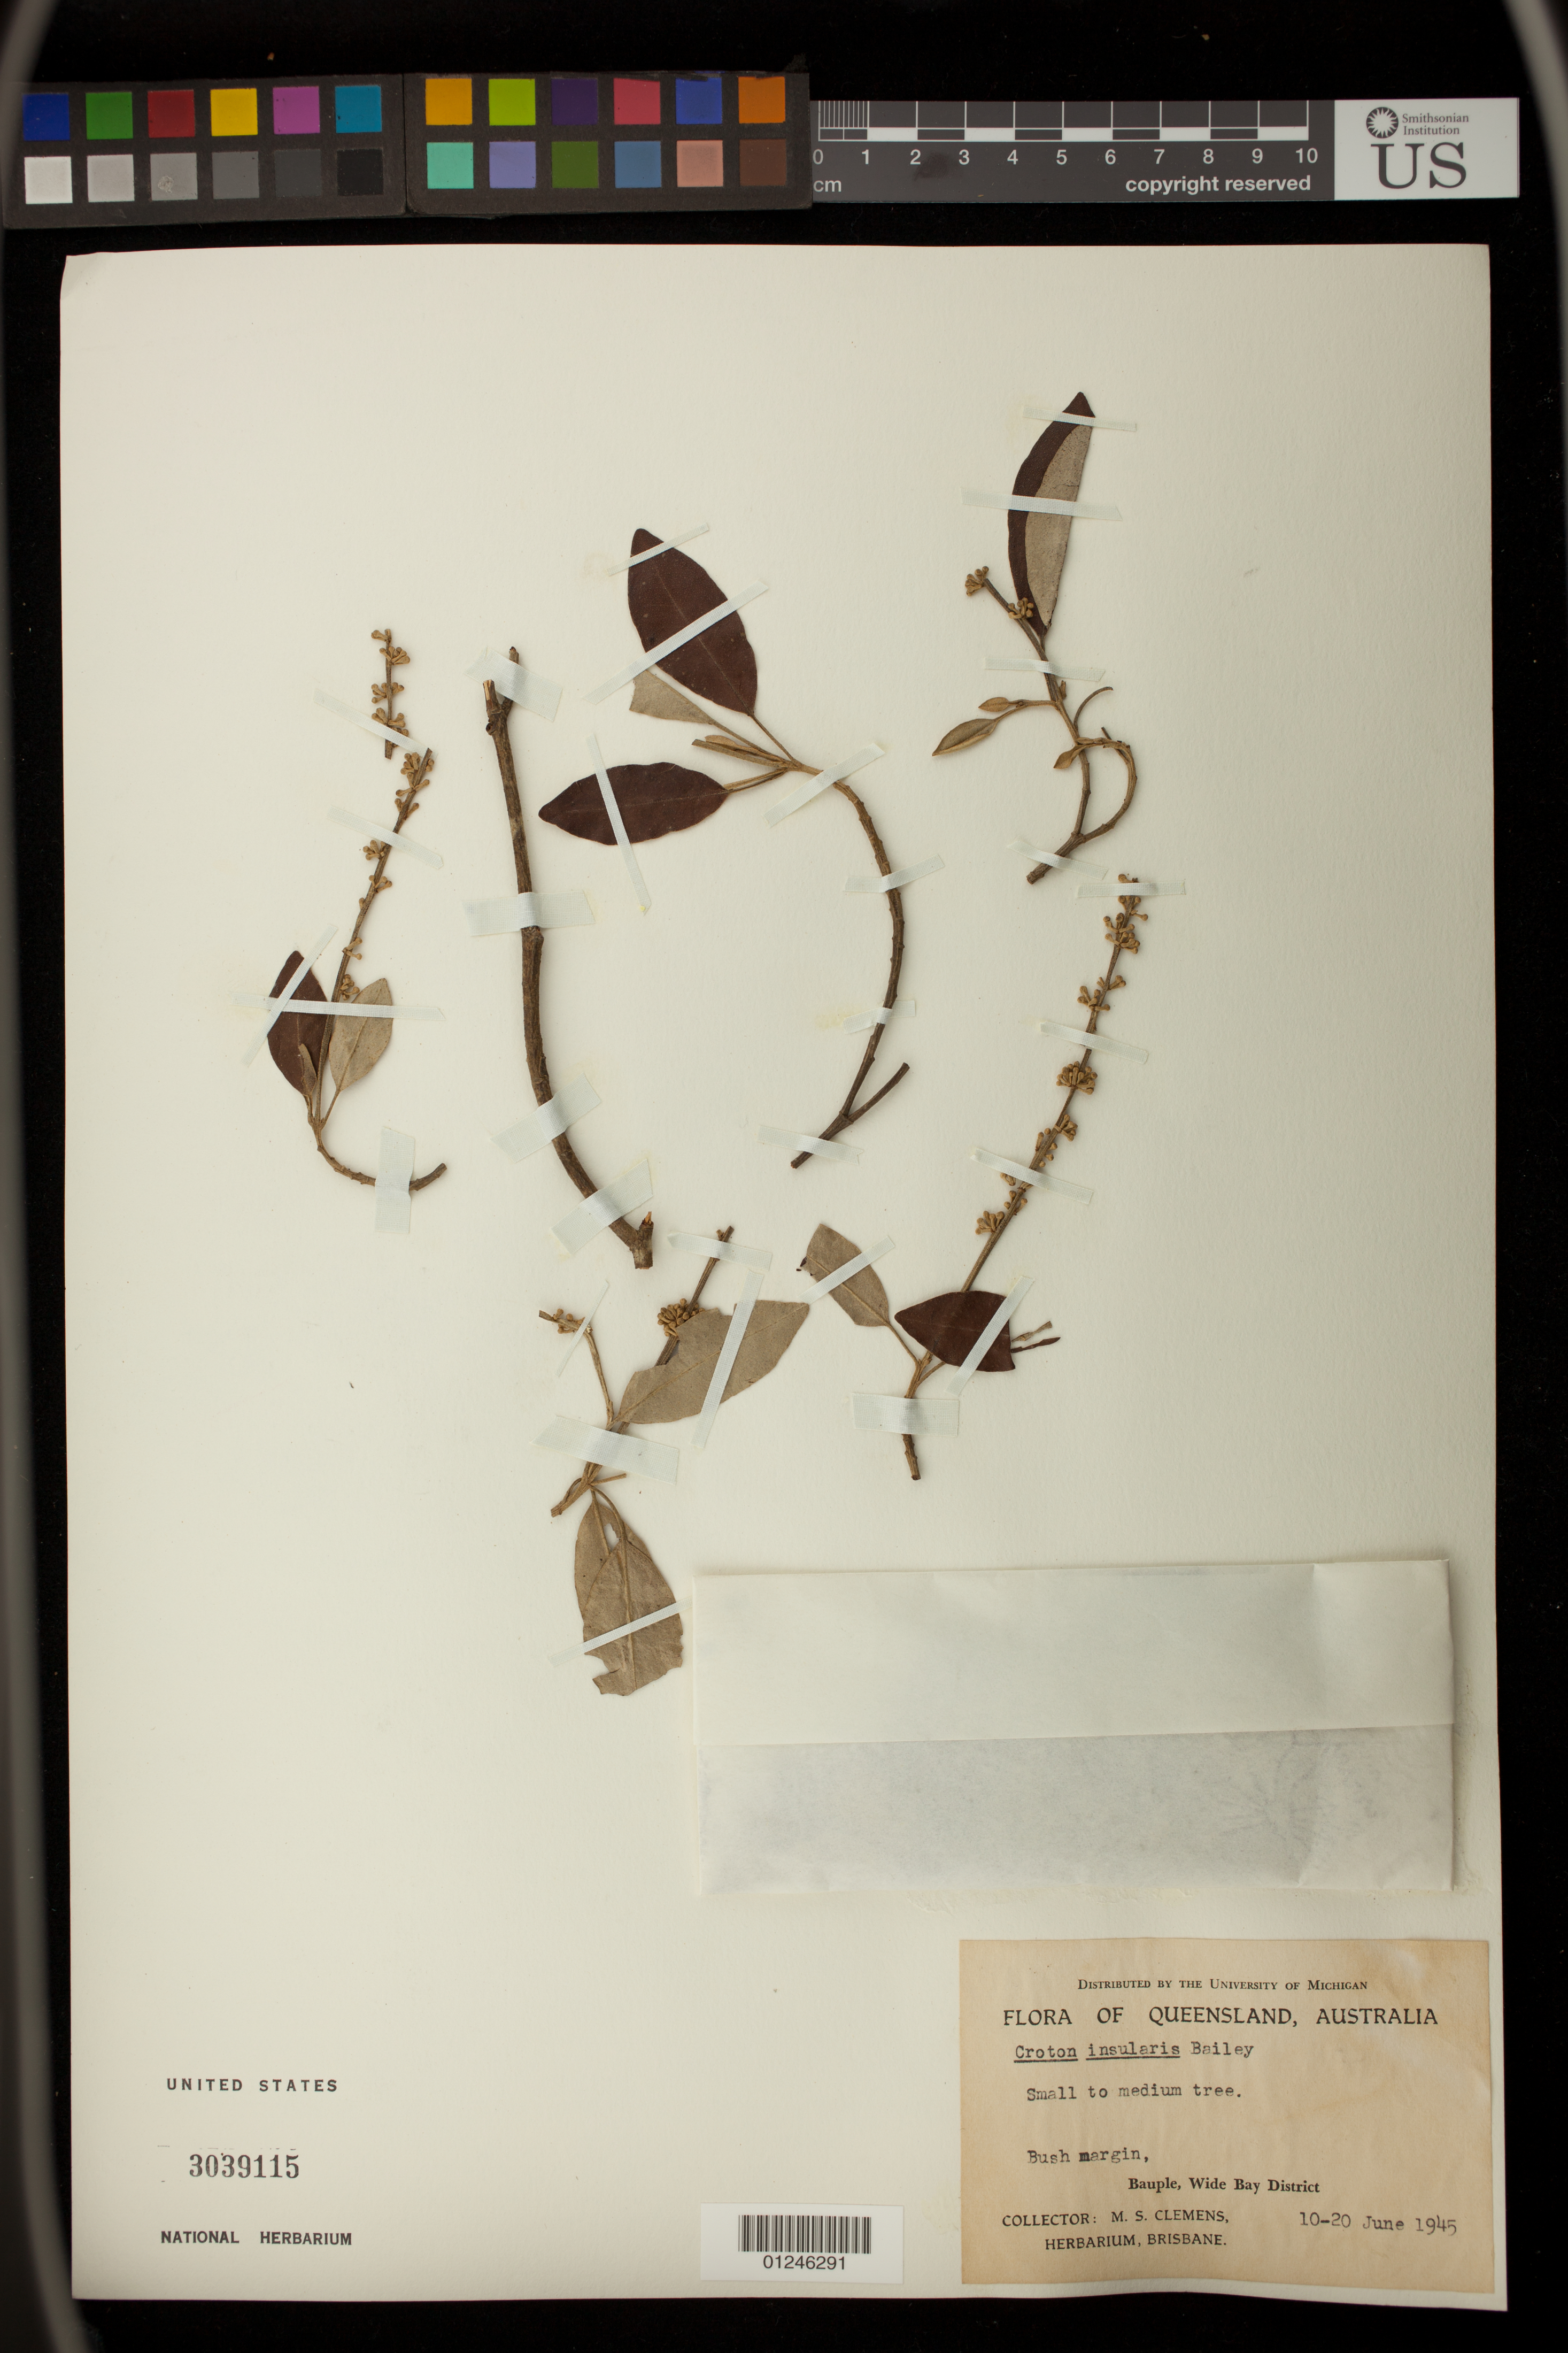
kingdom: Plantae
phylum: Tracheophyta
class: Magnoliopsida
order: Malpighiales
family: Euphorbiaceae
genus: Croton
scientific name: Croton insularis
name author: Baill.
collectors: M. S. Clemens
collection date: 1945-06-10/1945-06-20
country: Australia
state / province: Queensland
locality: Bauple, Wide Bay District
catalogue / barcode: US 3039115